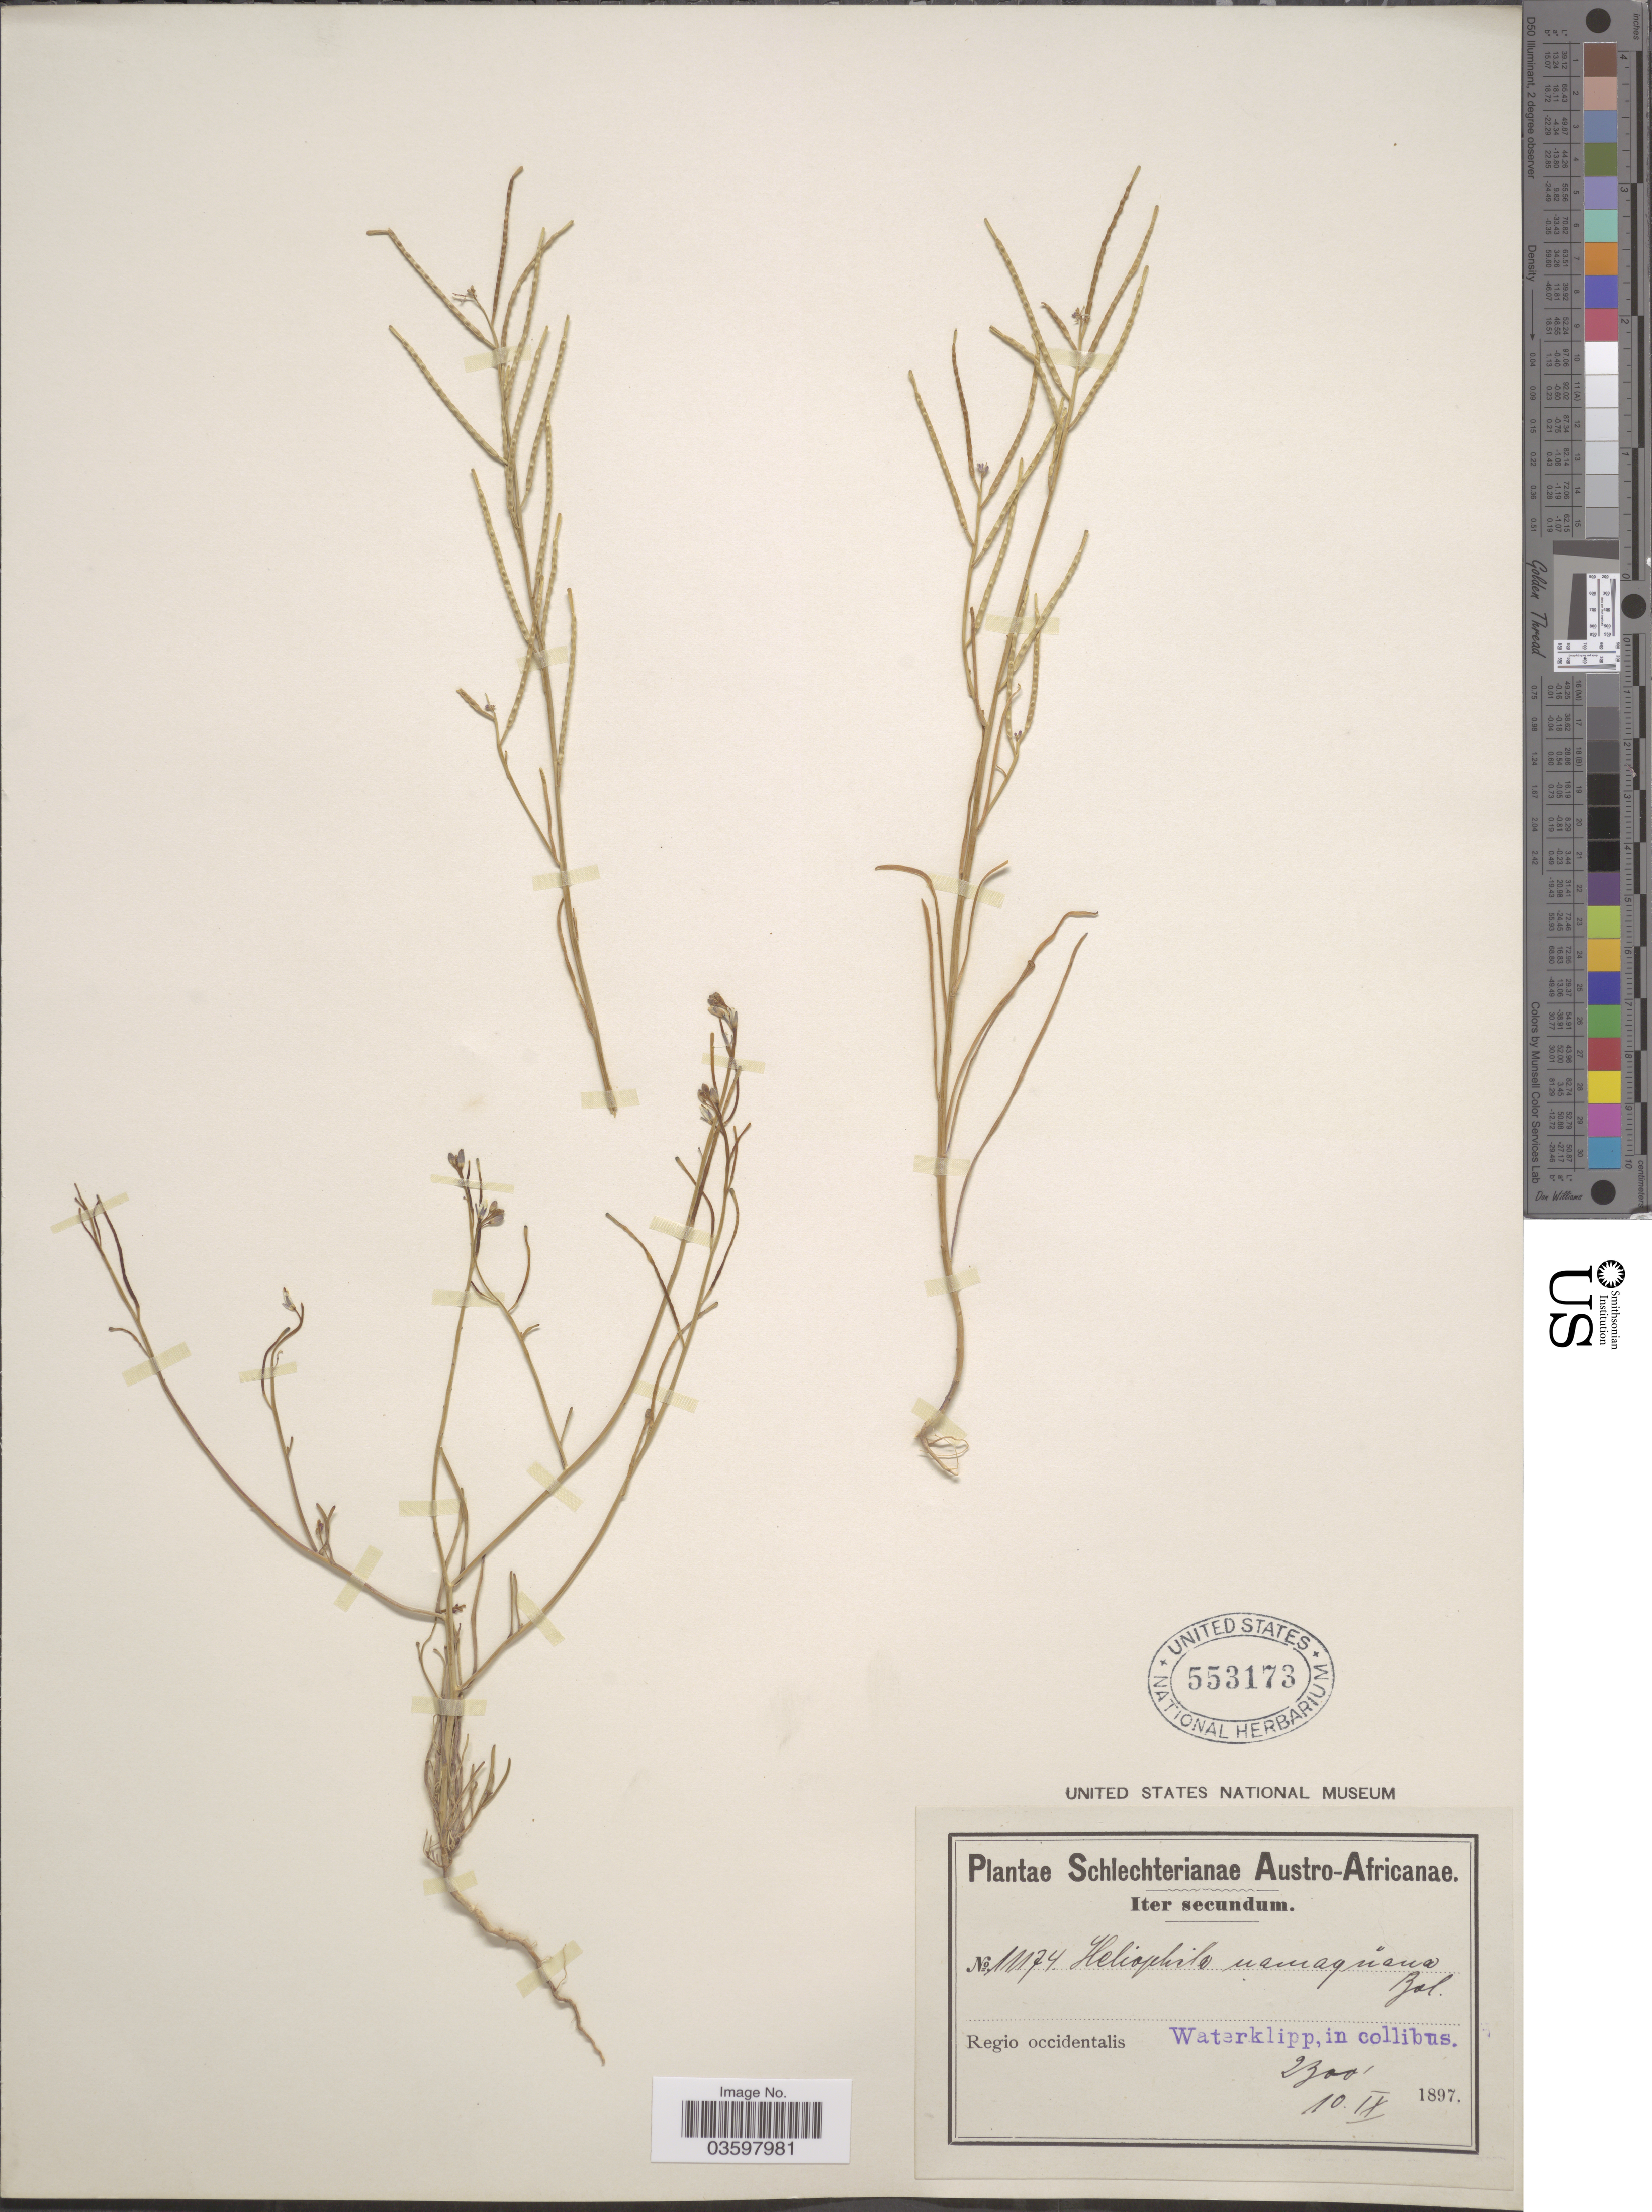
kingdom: Plantae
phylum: Tracheophyta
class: Magnoliopsida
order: Brassicales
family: Brassicaceae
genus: Heliophila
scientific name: Heliophila namaquana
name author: Bolus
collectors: Schlechter, --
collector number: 11174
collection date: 1897-09-10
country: South Africa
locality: Austro-Africanae. Regio occidentalis. Waterklipp, in collibus.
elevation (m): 701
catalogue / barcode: US 553173